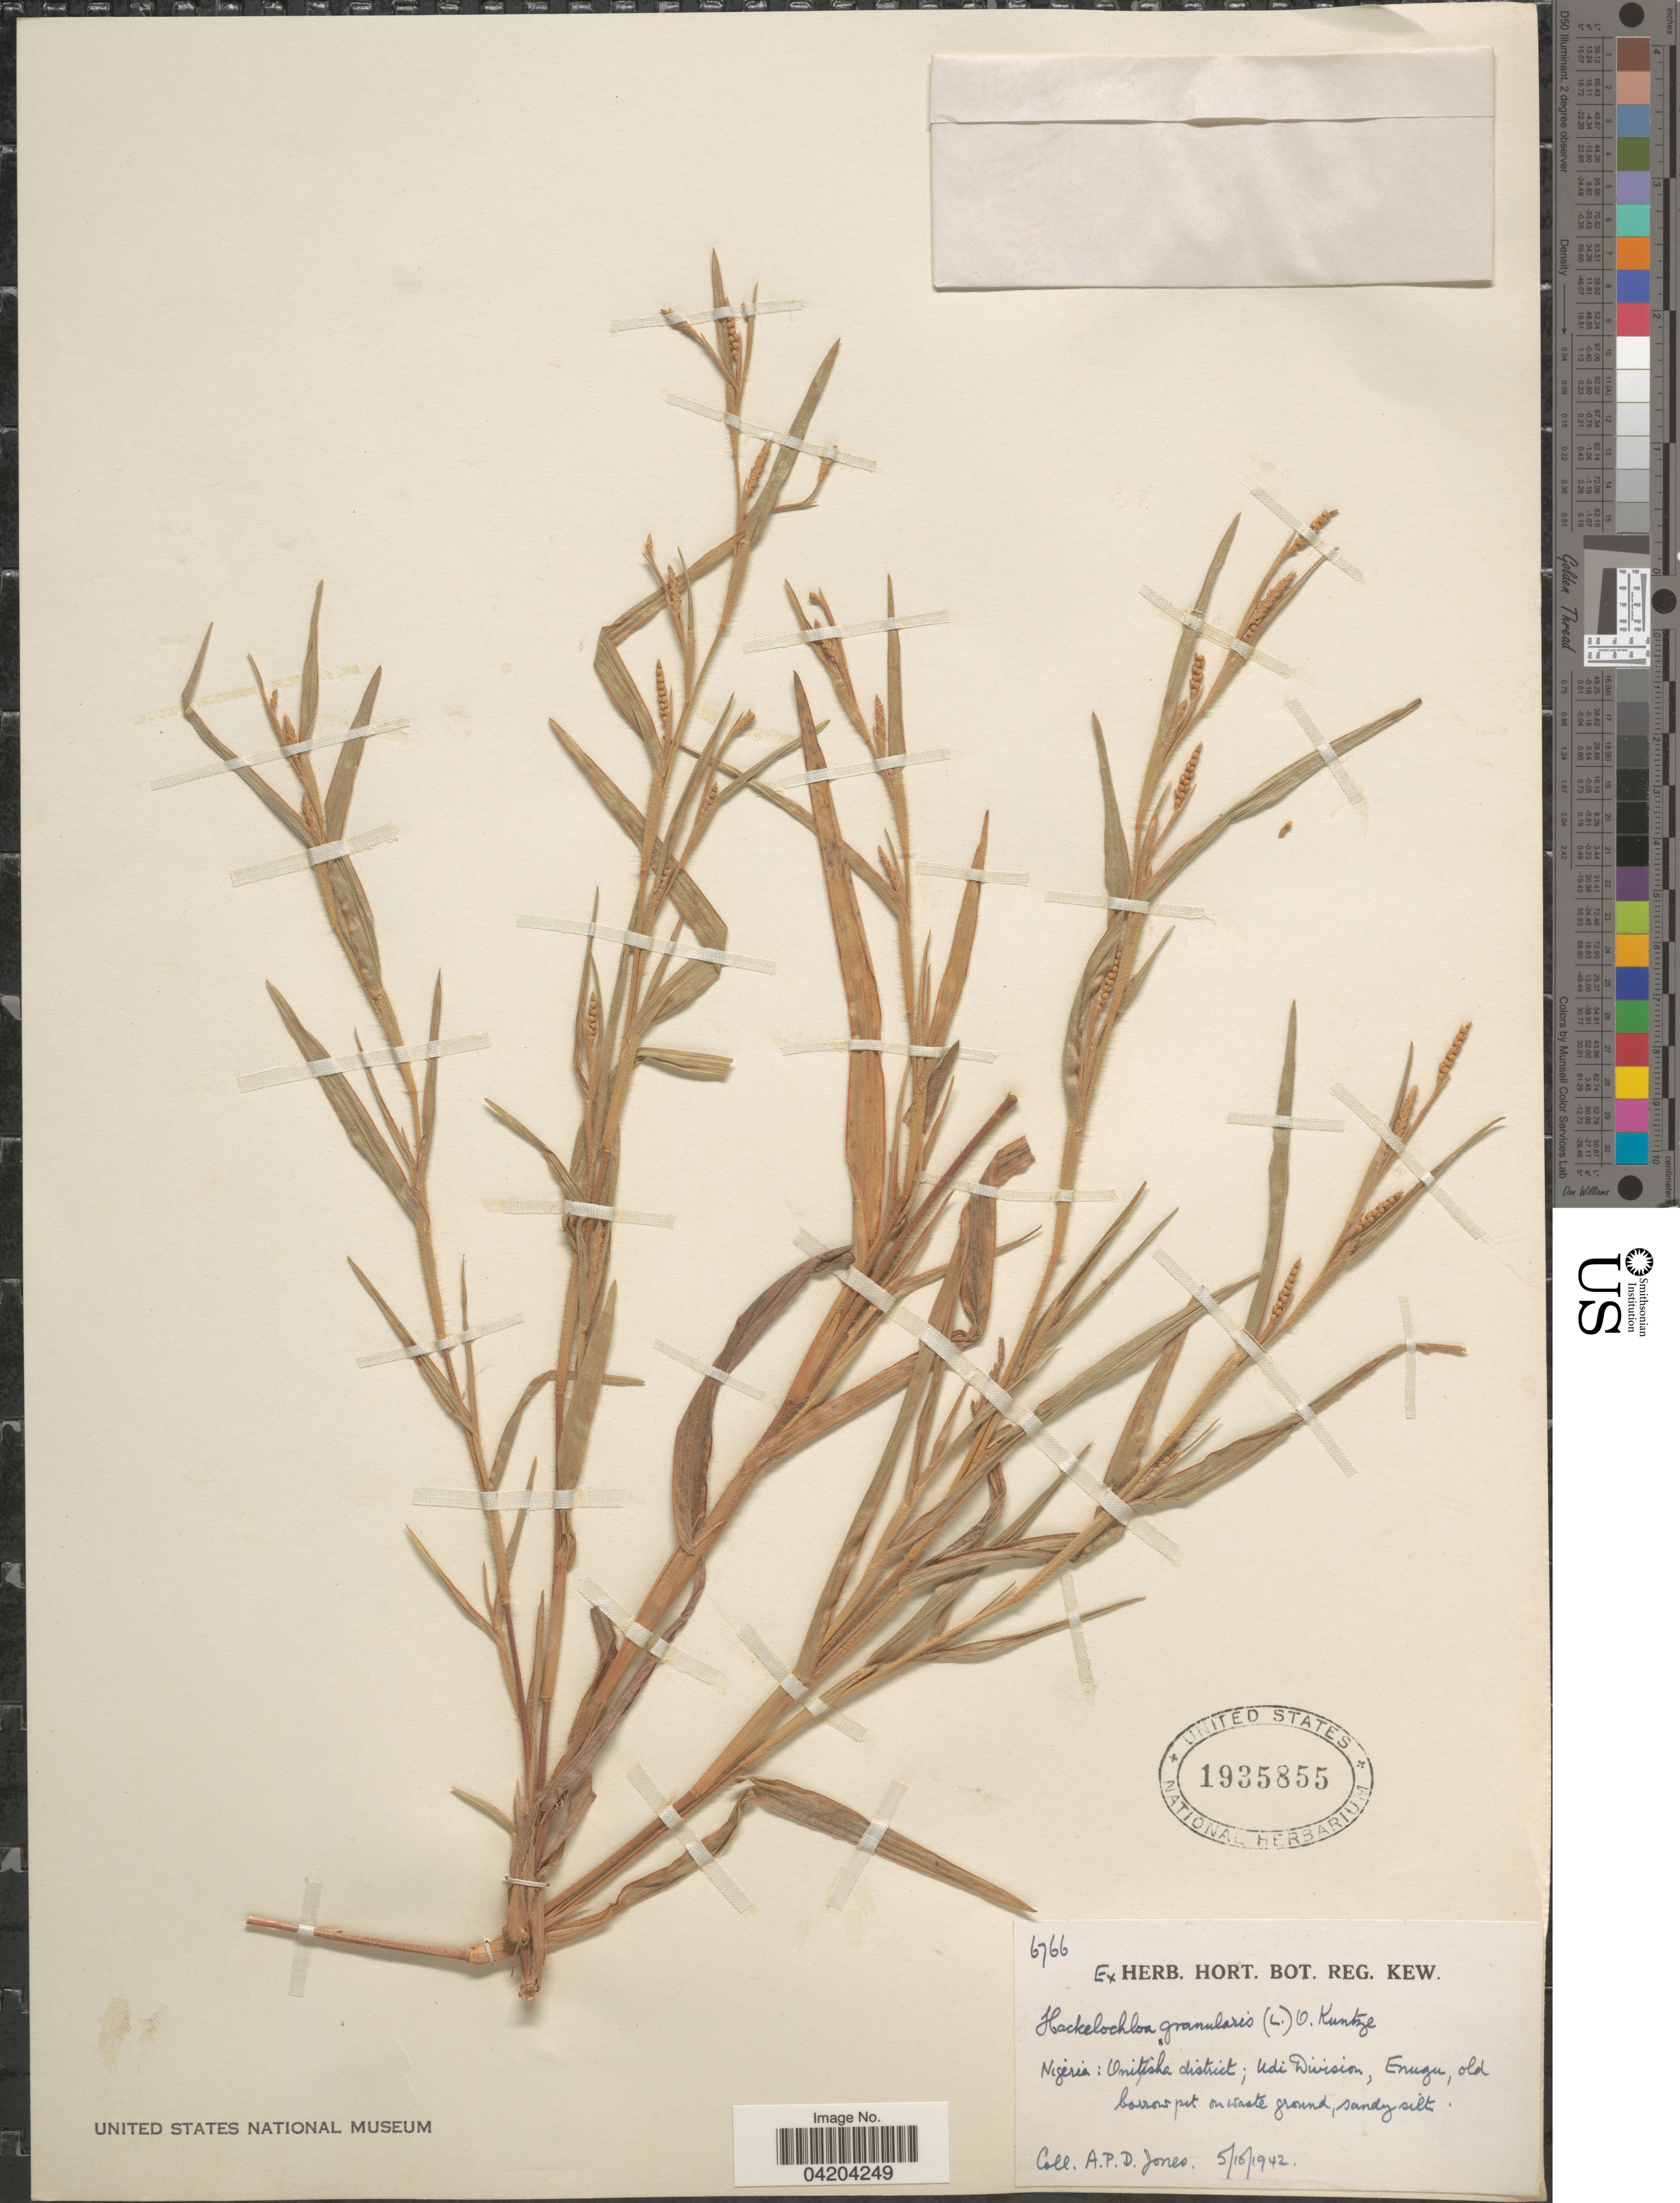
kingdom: Plantae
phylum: Tracheophyta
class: Liliopsida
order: Poales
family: Poaceae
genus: Mnesithea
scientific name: Mnesithea granularis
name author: (L.) de Koning & Sosef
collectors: A. P. Jones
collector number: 6766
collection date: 1942-05-10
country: Nigeria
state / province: Enugu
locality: Onitsha district; Udi Division.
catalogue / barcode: US 1935855